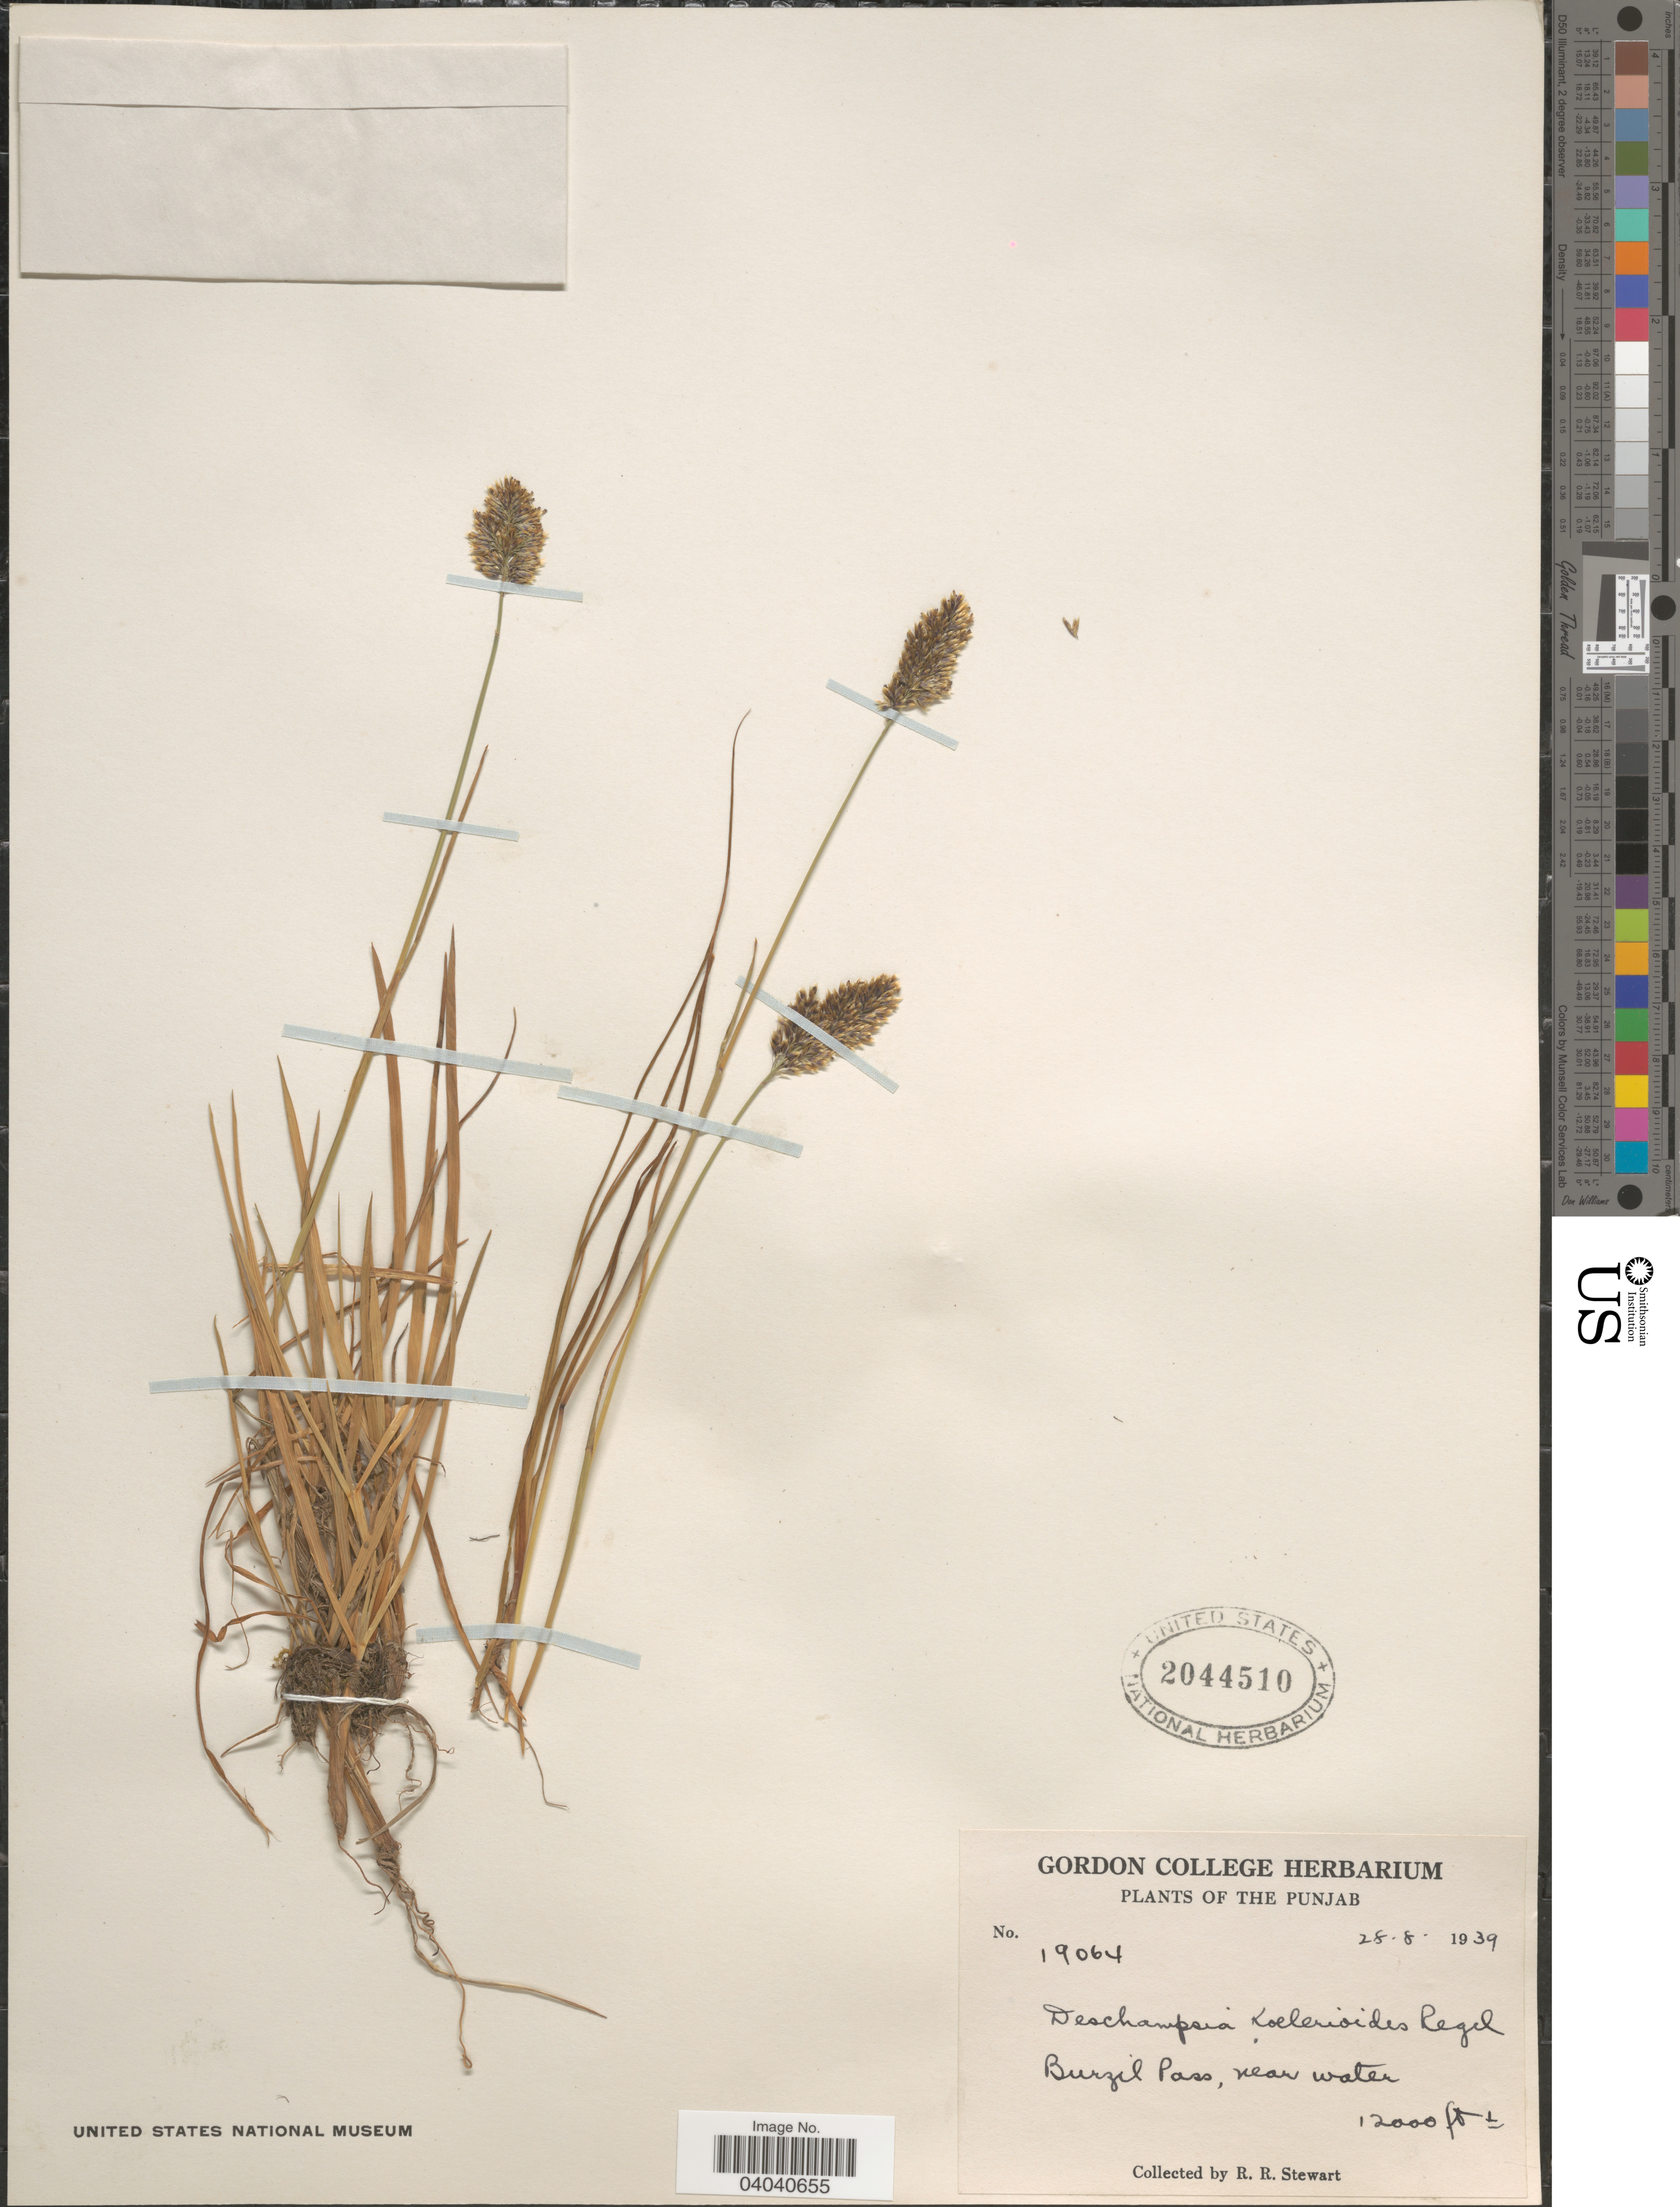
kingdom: Plantae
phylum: Tracheophyta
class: Liliopsida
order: Poales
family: Poaceae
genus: Deschampsia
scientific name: Deschampsia koelerioides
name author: Regel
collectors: R. Stewart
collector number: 19064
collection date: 1939-08-28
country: Pakistan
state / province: Punjab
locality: Burzil Pass, near water.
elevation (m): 3658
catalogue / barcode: US 2044510